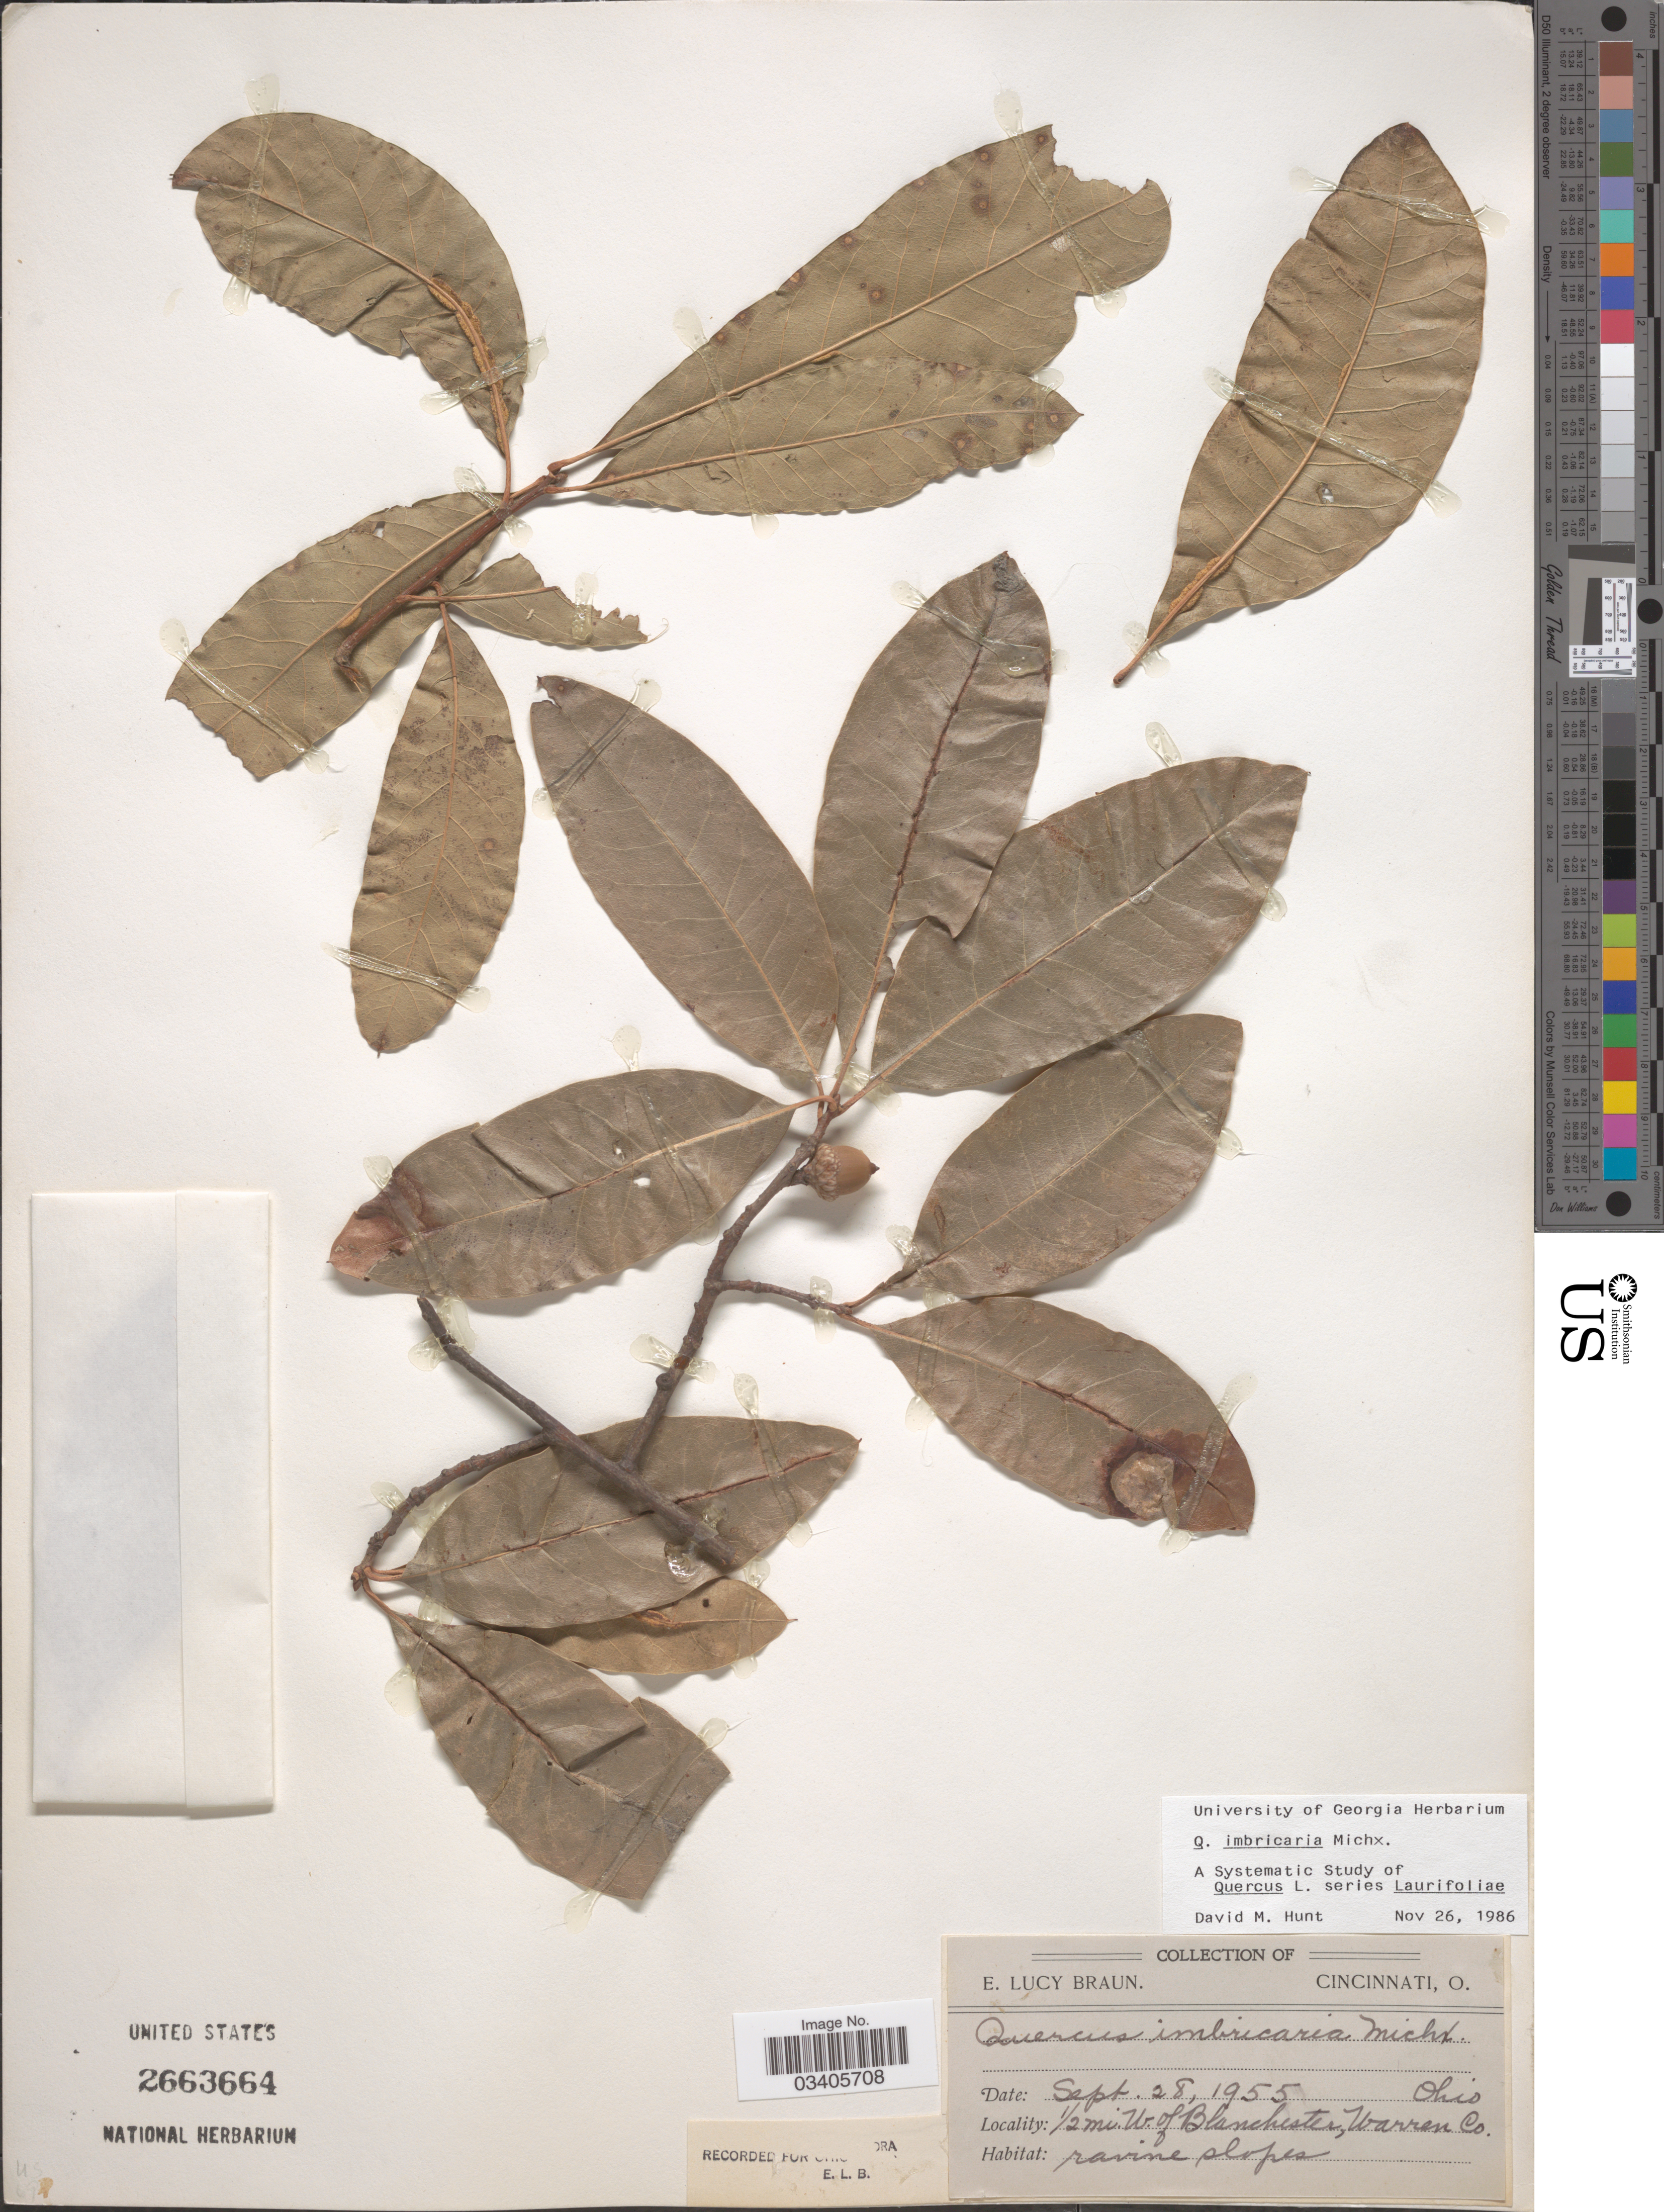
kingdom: Plantae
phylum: Tracheophyta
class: Magnoliopsida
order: Fagales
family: Fagaceae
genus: Quercus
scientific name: Quercus imbricaria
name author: Michx.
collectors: E. L. Braun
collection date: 1955-09-28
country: United States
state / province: Ohio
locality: ½ mi. W. of Blanchester, Warren Co.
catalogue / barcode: US 2663664